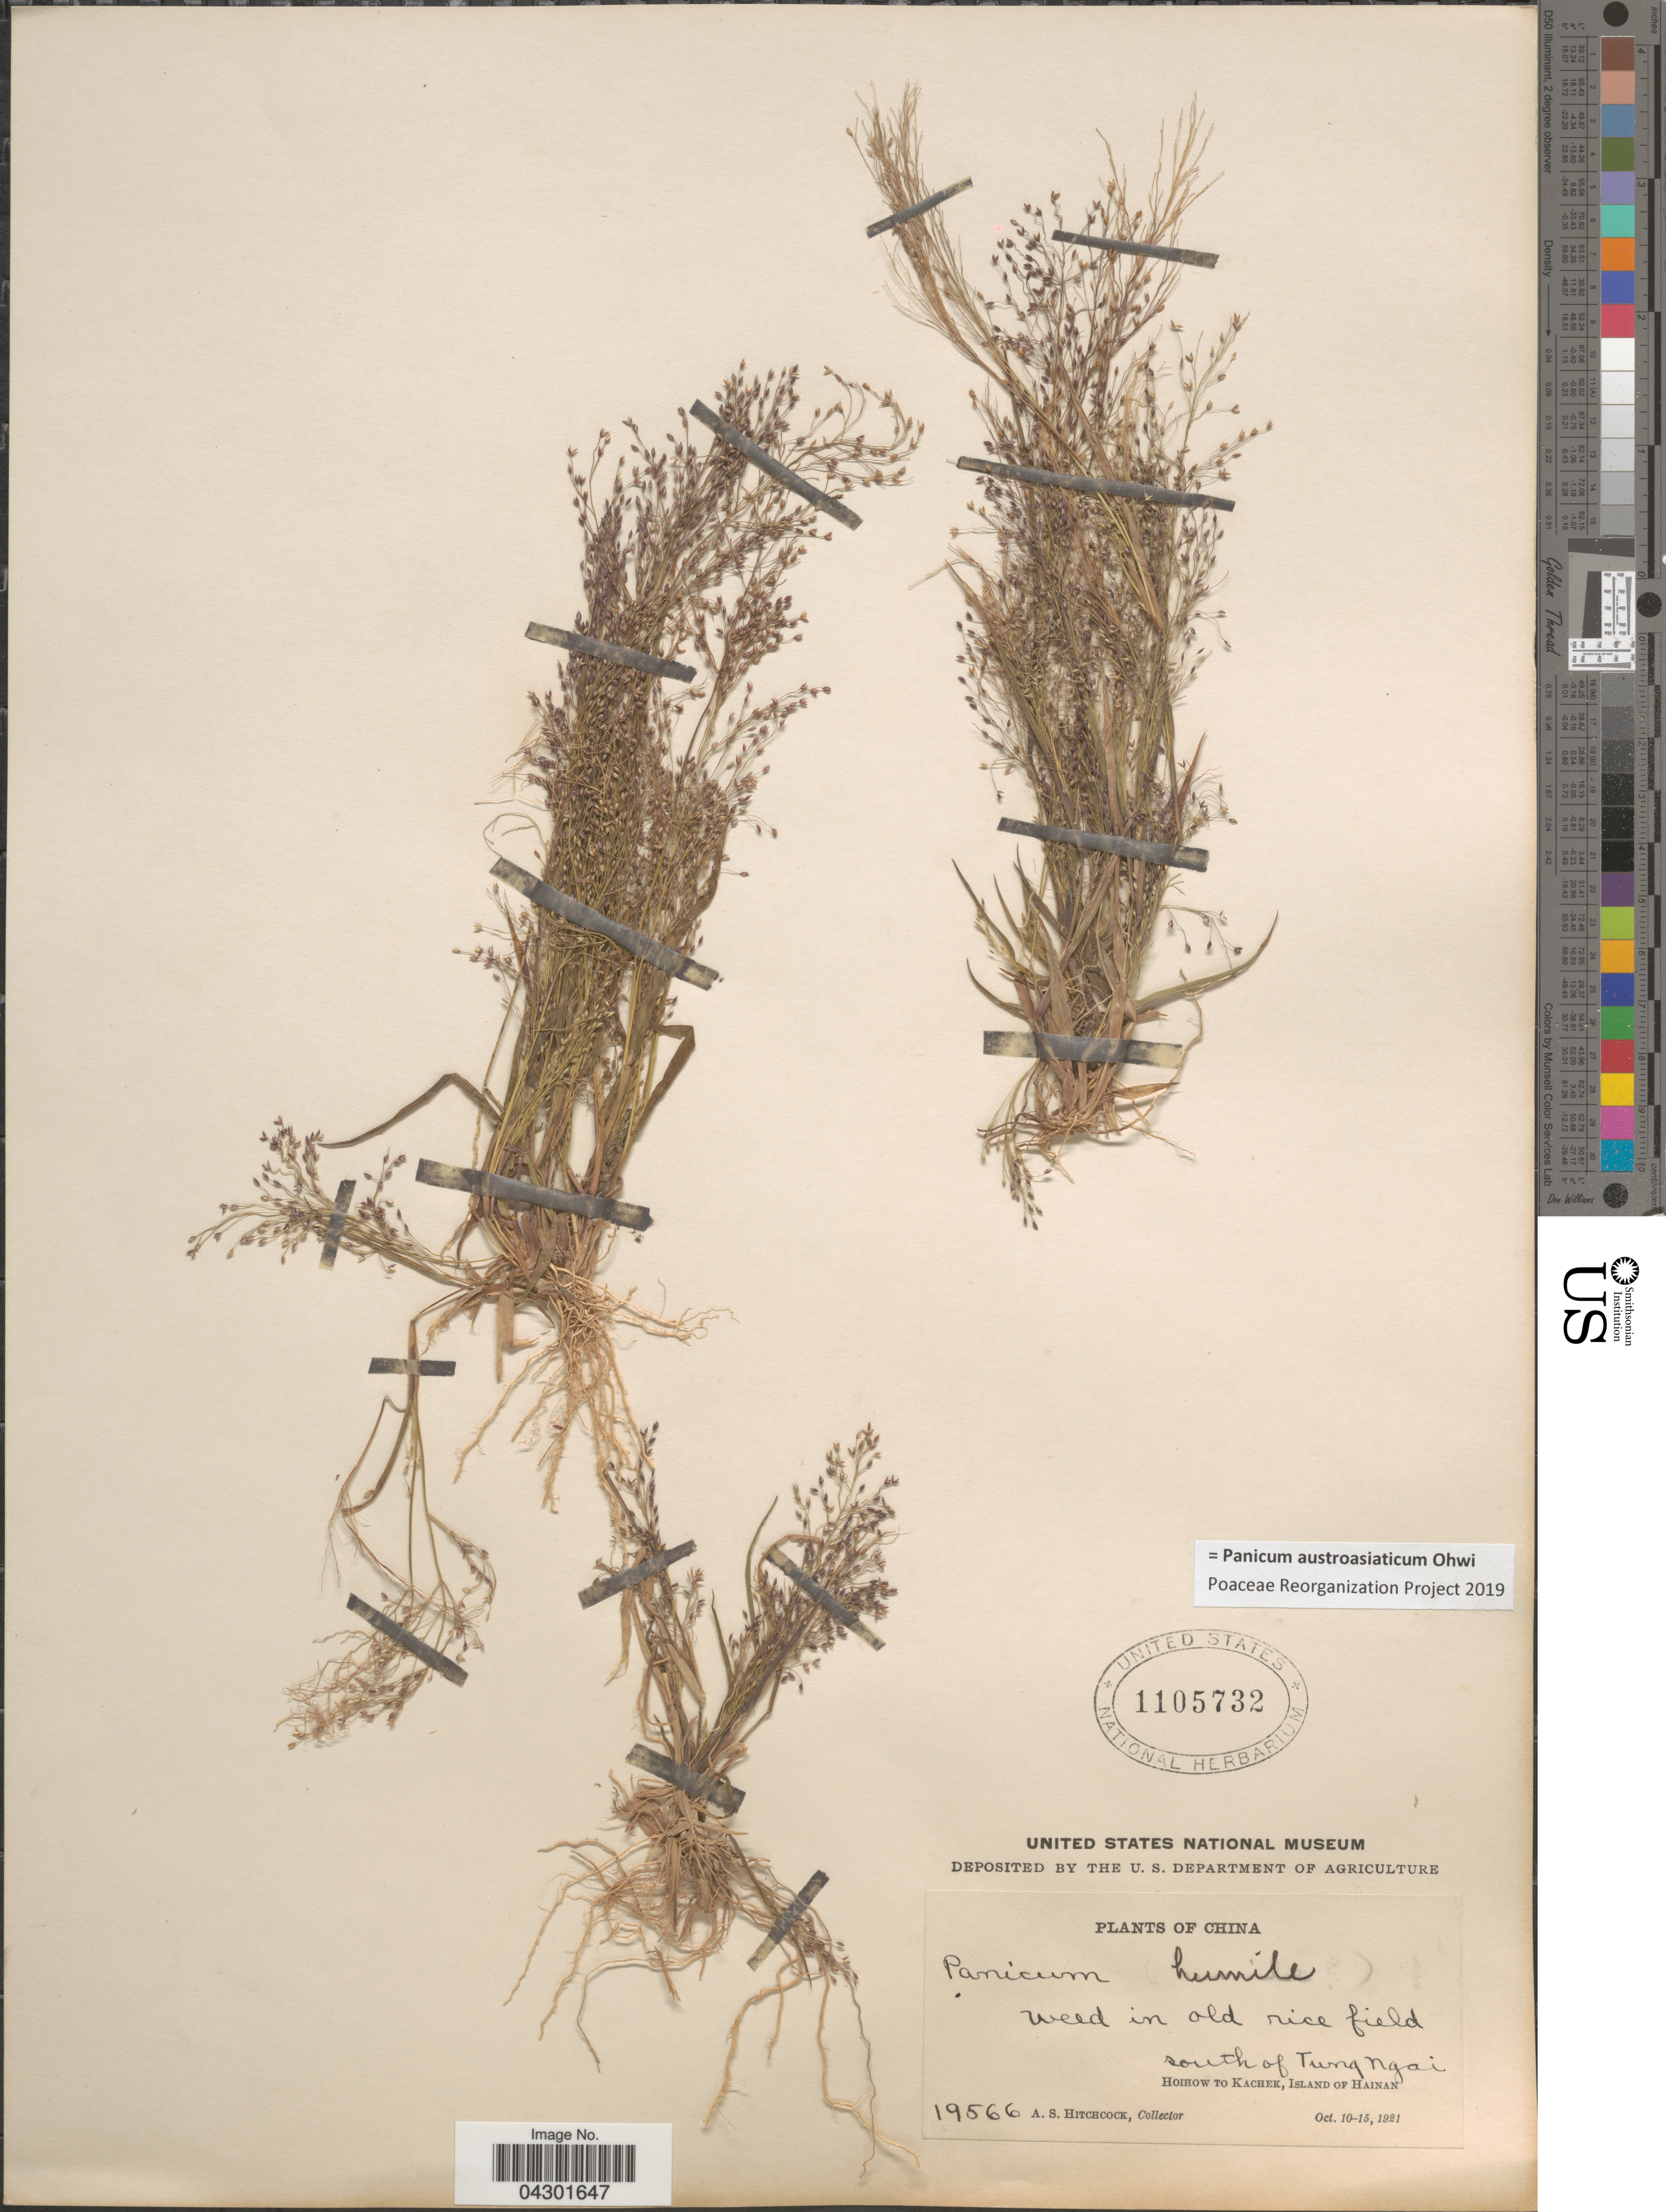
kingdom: Plantae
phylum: Tracheophyta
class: Liliopsida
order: Poales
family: Poaceae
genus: Panicum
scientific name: Panicum austroasiaticum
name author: Ohwi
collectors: A. S. Hitchcock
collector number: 19566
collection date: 1921-10-10/1921-10-15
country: China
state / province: Hainan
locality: Weed in old rice field. South of Tung Ngai. Hoihow to Kachek, Island of Hainan.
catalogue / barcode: US 1105732